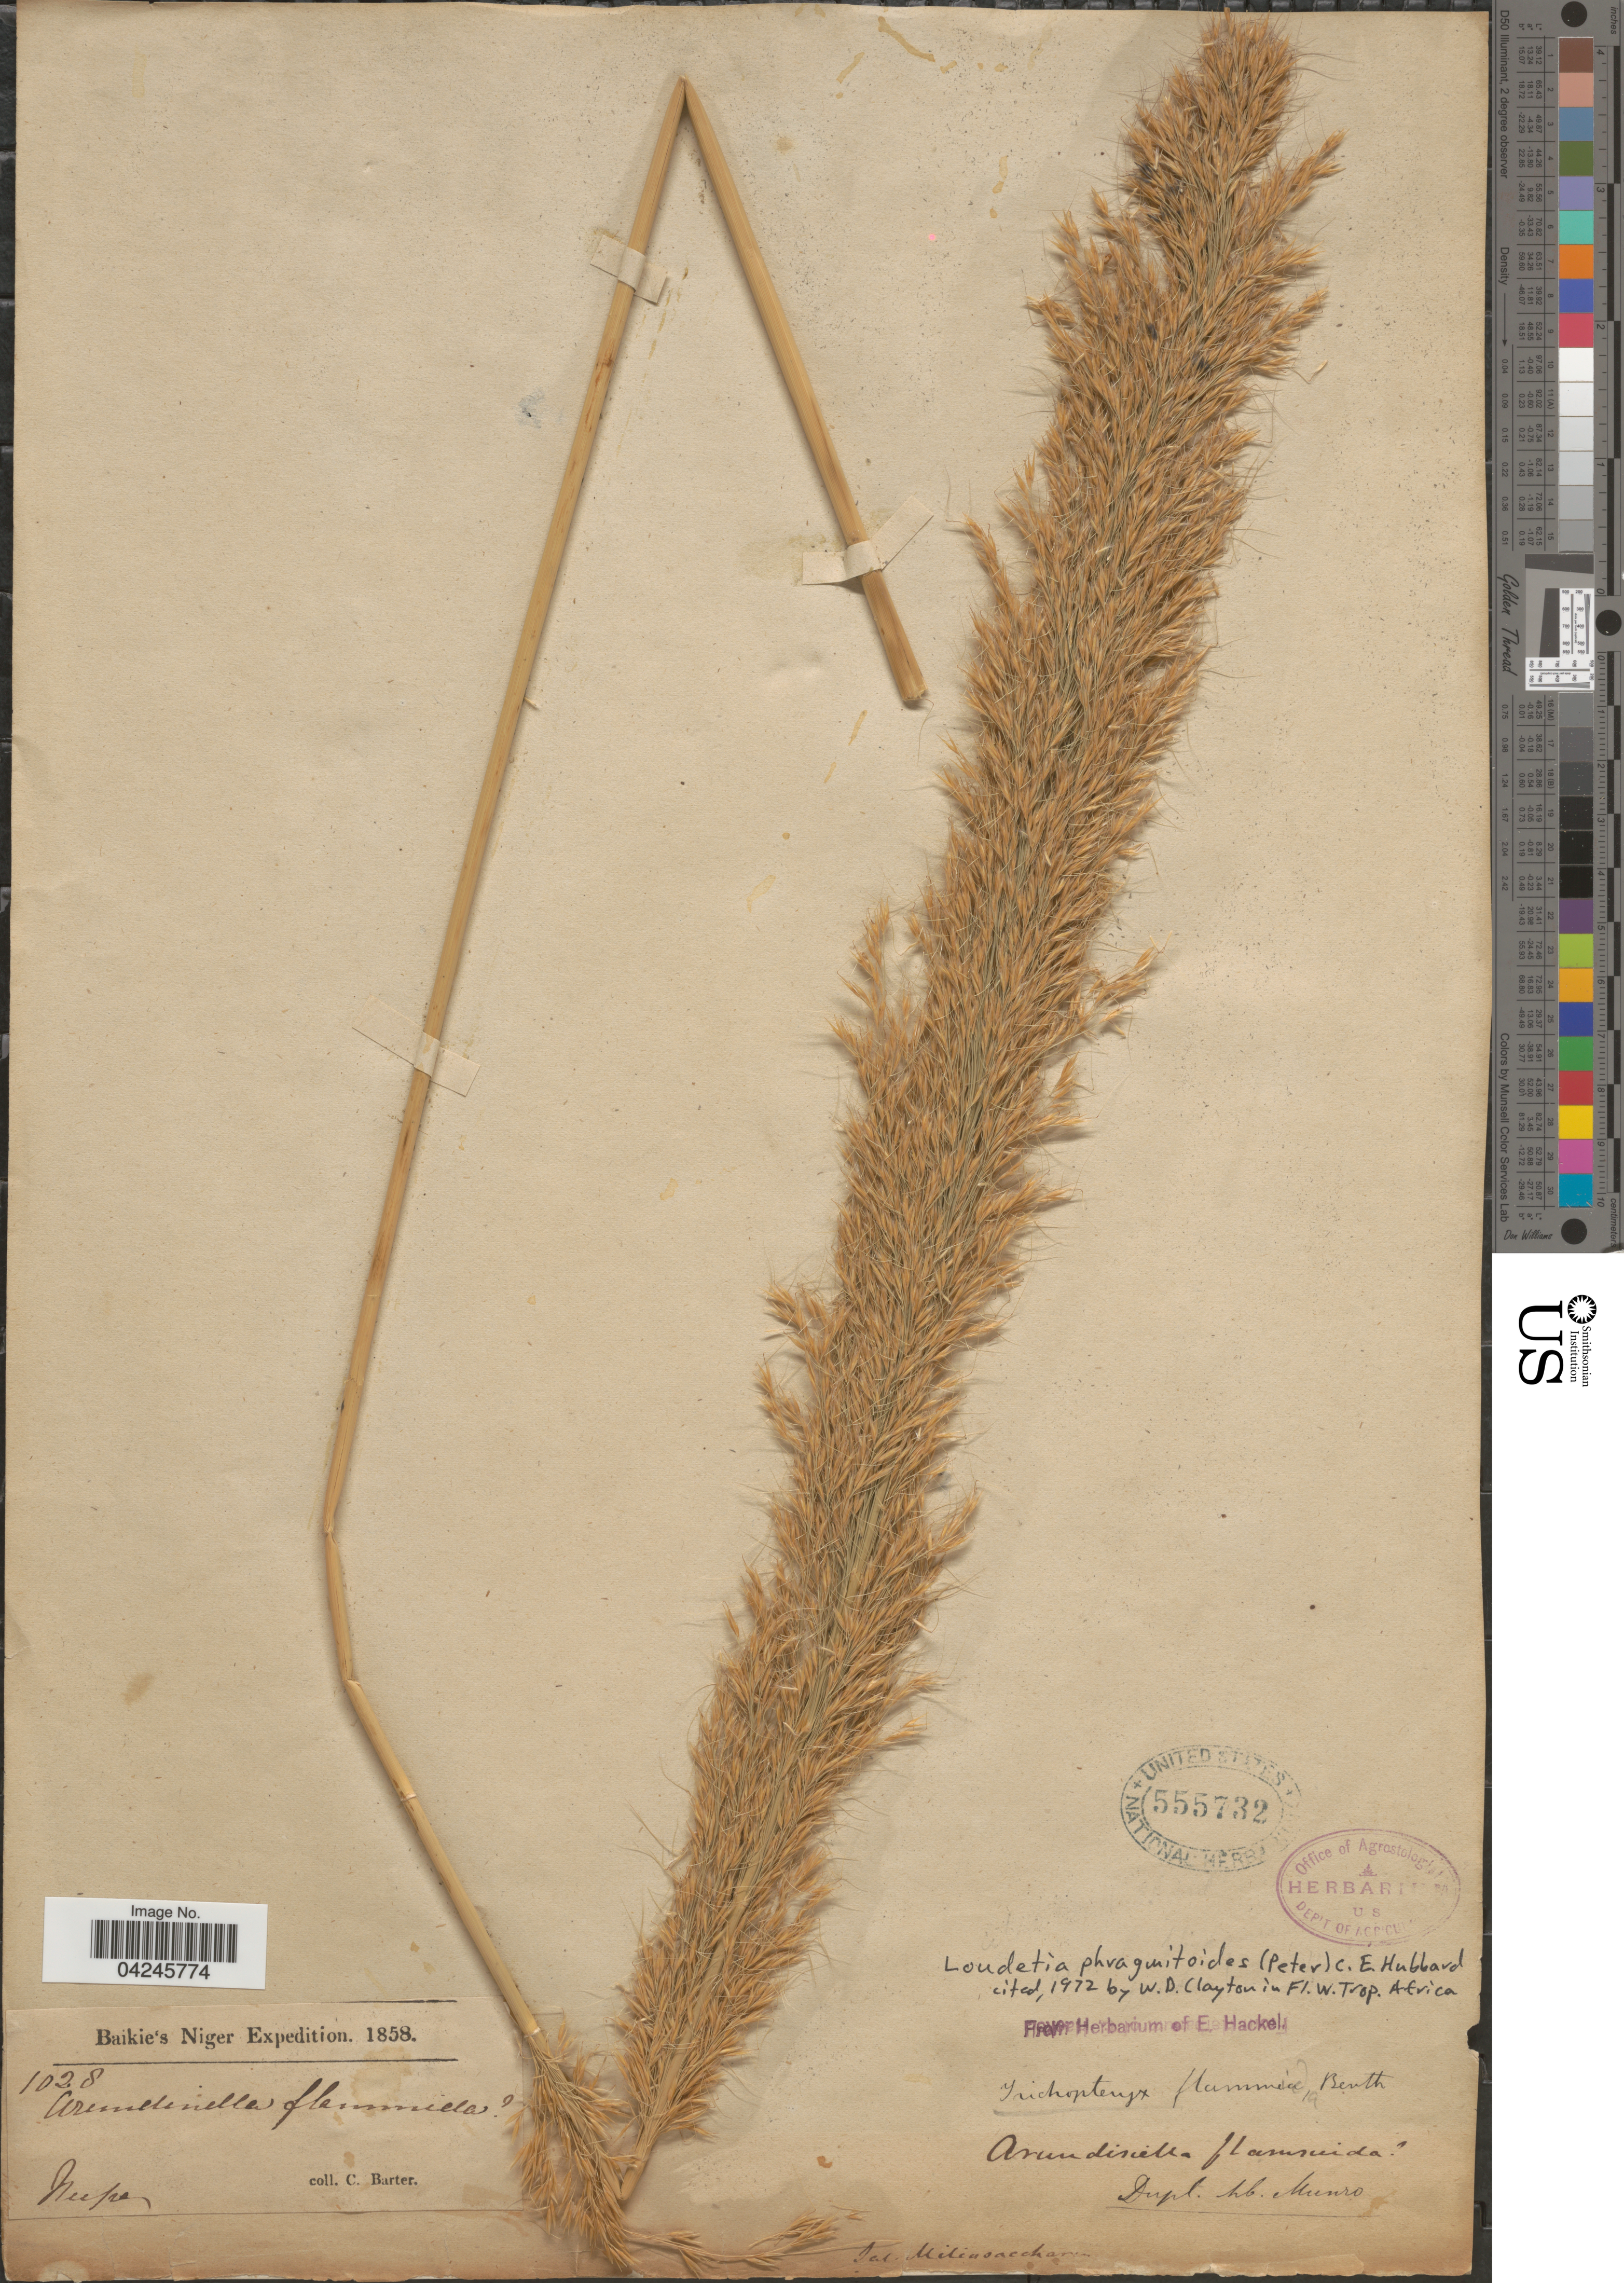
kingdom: Plantae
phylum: Tracheophyta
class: Liliopsida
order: Poales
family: Poaceae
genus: Loudetia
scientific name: Loudetia phragmitoides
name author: (Peter) C.E. Hubb.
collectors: C. Barter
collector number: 1028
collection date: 1858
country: Niger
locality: Baikie's Niger Expedition, 1858. Nupe.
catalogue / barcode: US 555732